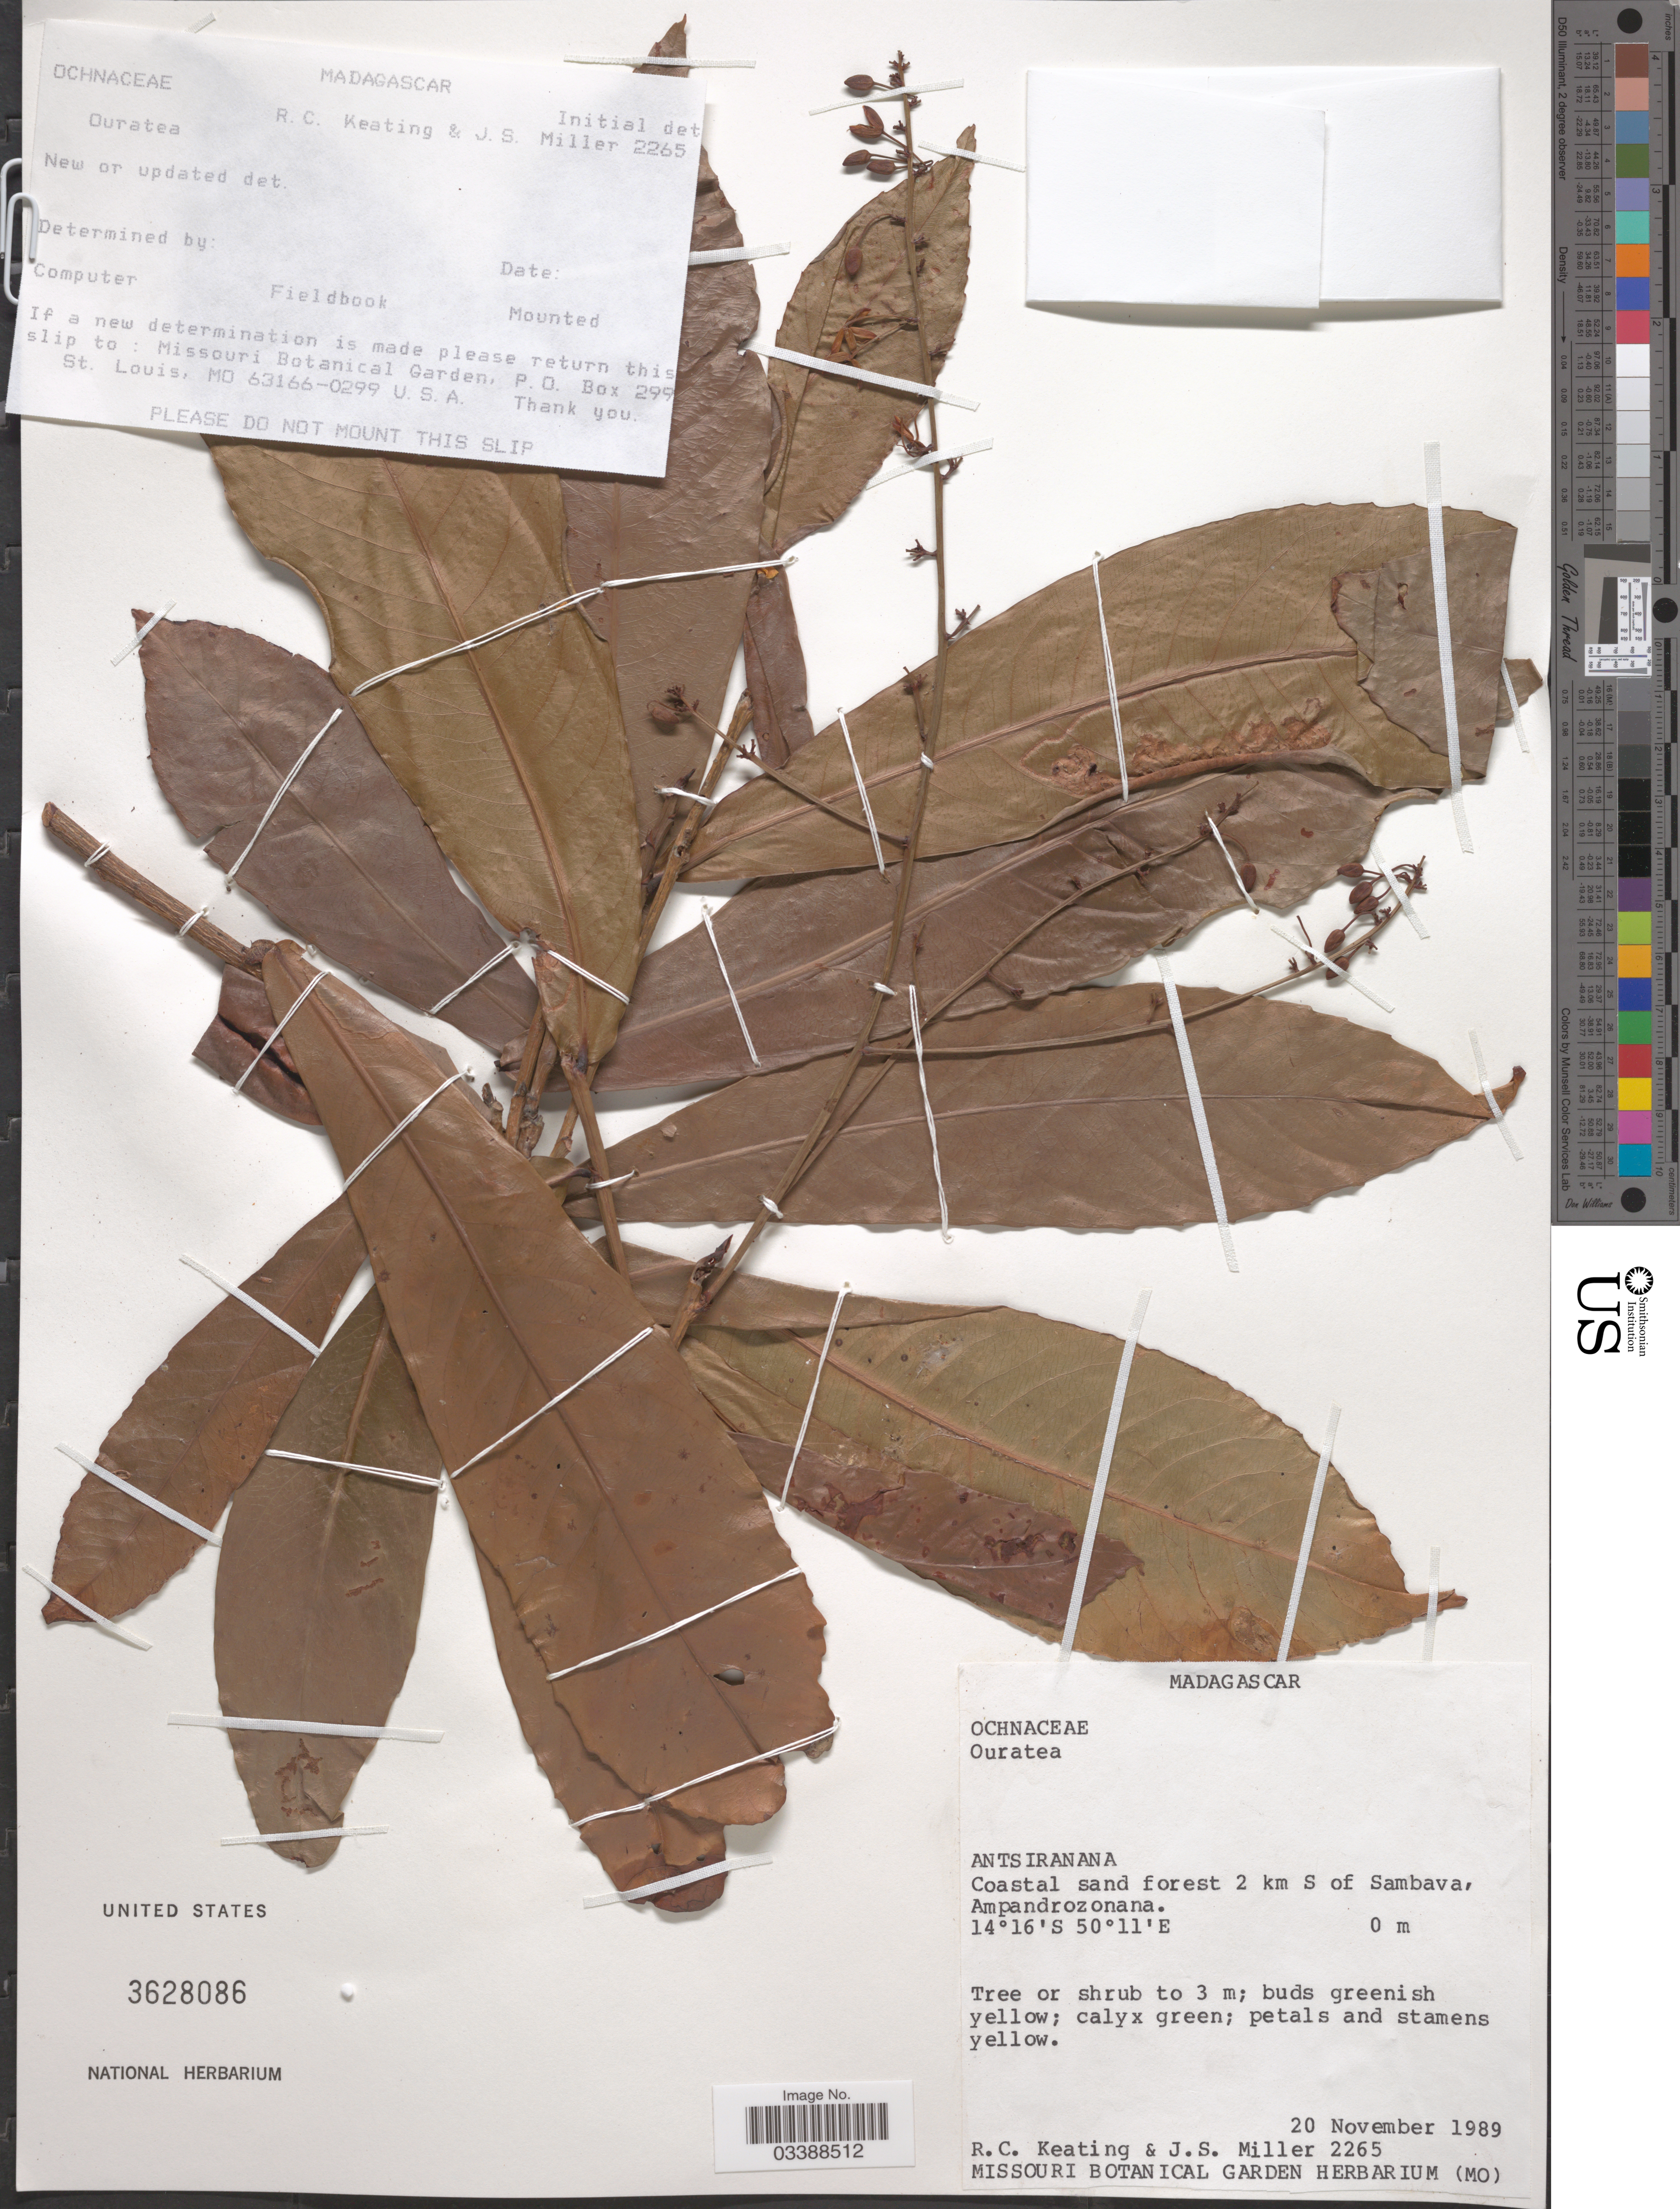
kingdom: Plantae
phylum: Tracheophyta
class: Magnoliopsida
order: Malpighiales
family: Ochnaceae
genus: Campylospermum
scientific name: Campylospermum sp.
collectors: R. C. Keating & J. S. Miller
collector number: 2265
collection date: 1989-11-20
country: Madagascar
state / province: Sava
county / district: Sambava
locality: Coastal sand forest 2 km S of Sambava, Ampandrozonana.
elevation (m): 0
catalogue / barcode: US 3628086